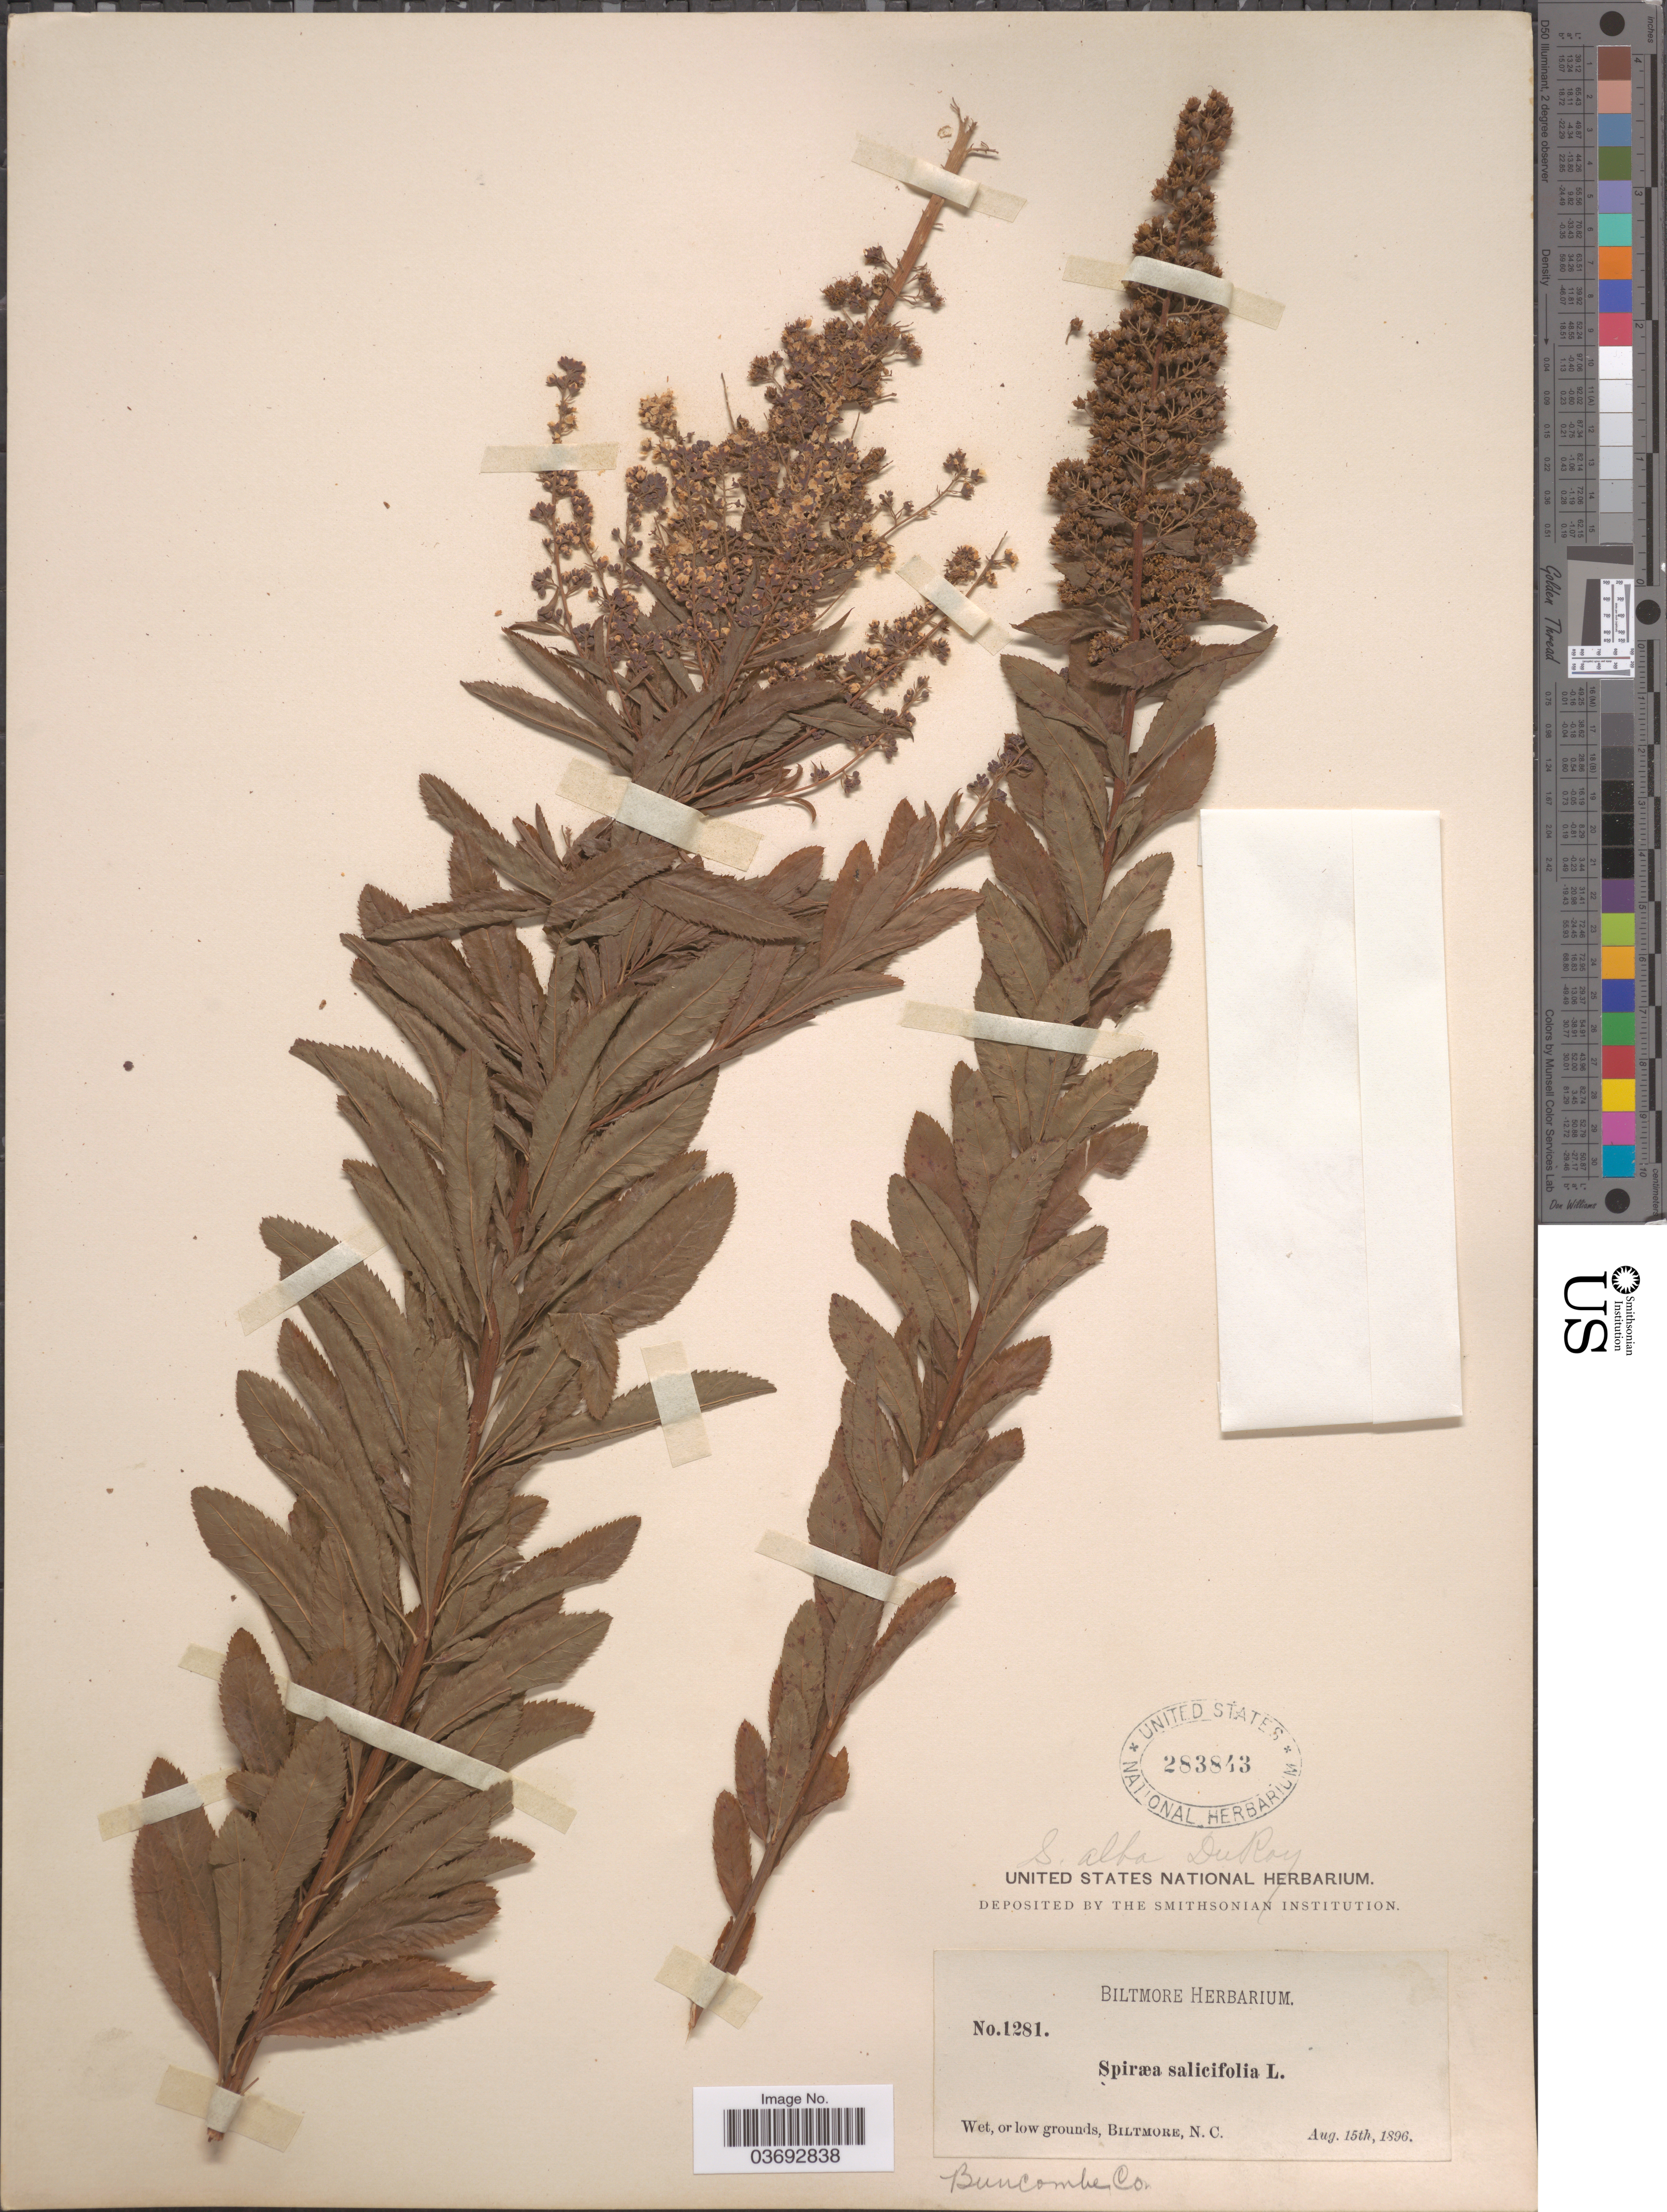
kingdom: Plantae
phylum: Tracheophyta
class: Magnoliopsida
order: Rosales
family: Rosaceae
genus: Spiraea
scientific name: Spiraea salicifolia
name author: L.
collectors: ex herb. Biltmore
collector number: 1281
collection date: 1896-08-15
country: United States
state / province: North Carolina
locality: Biltmore. Buncombe Co.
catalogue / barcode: US 283843